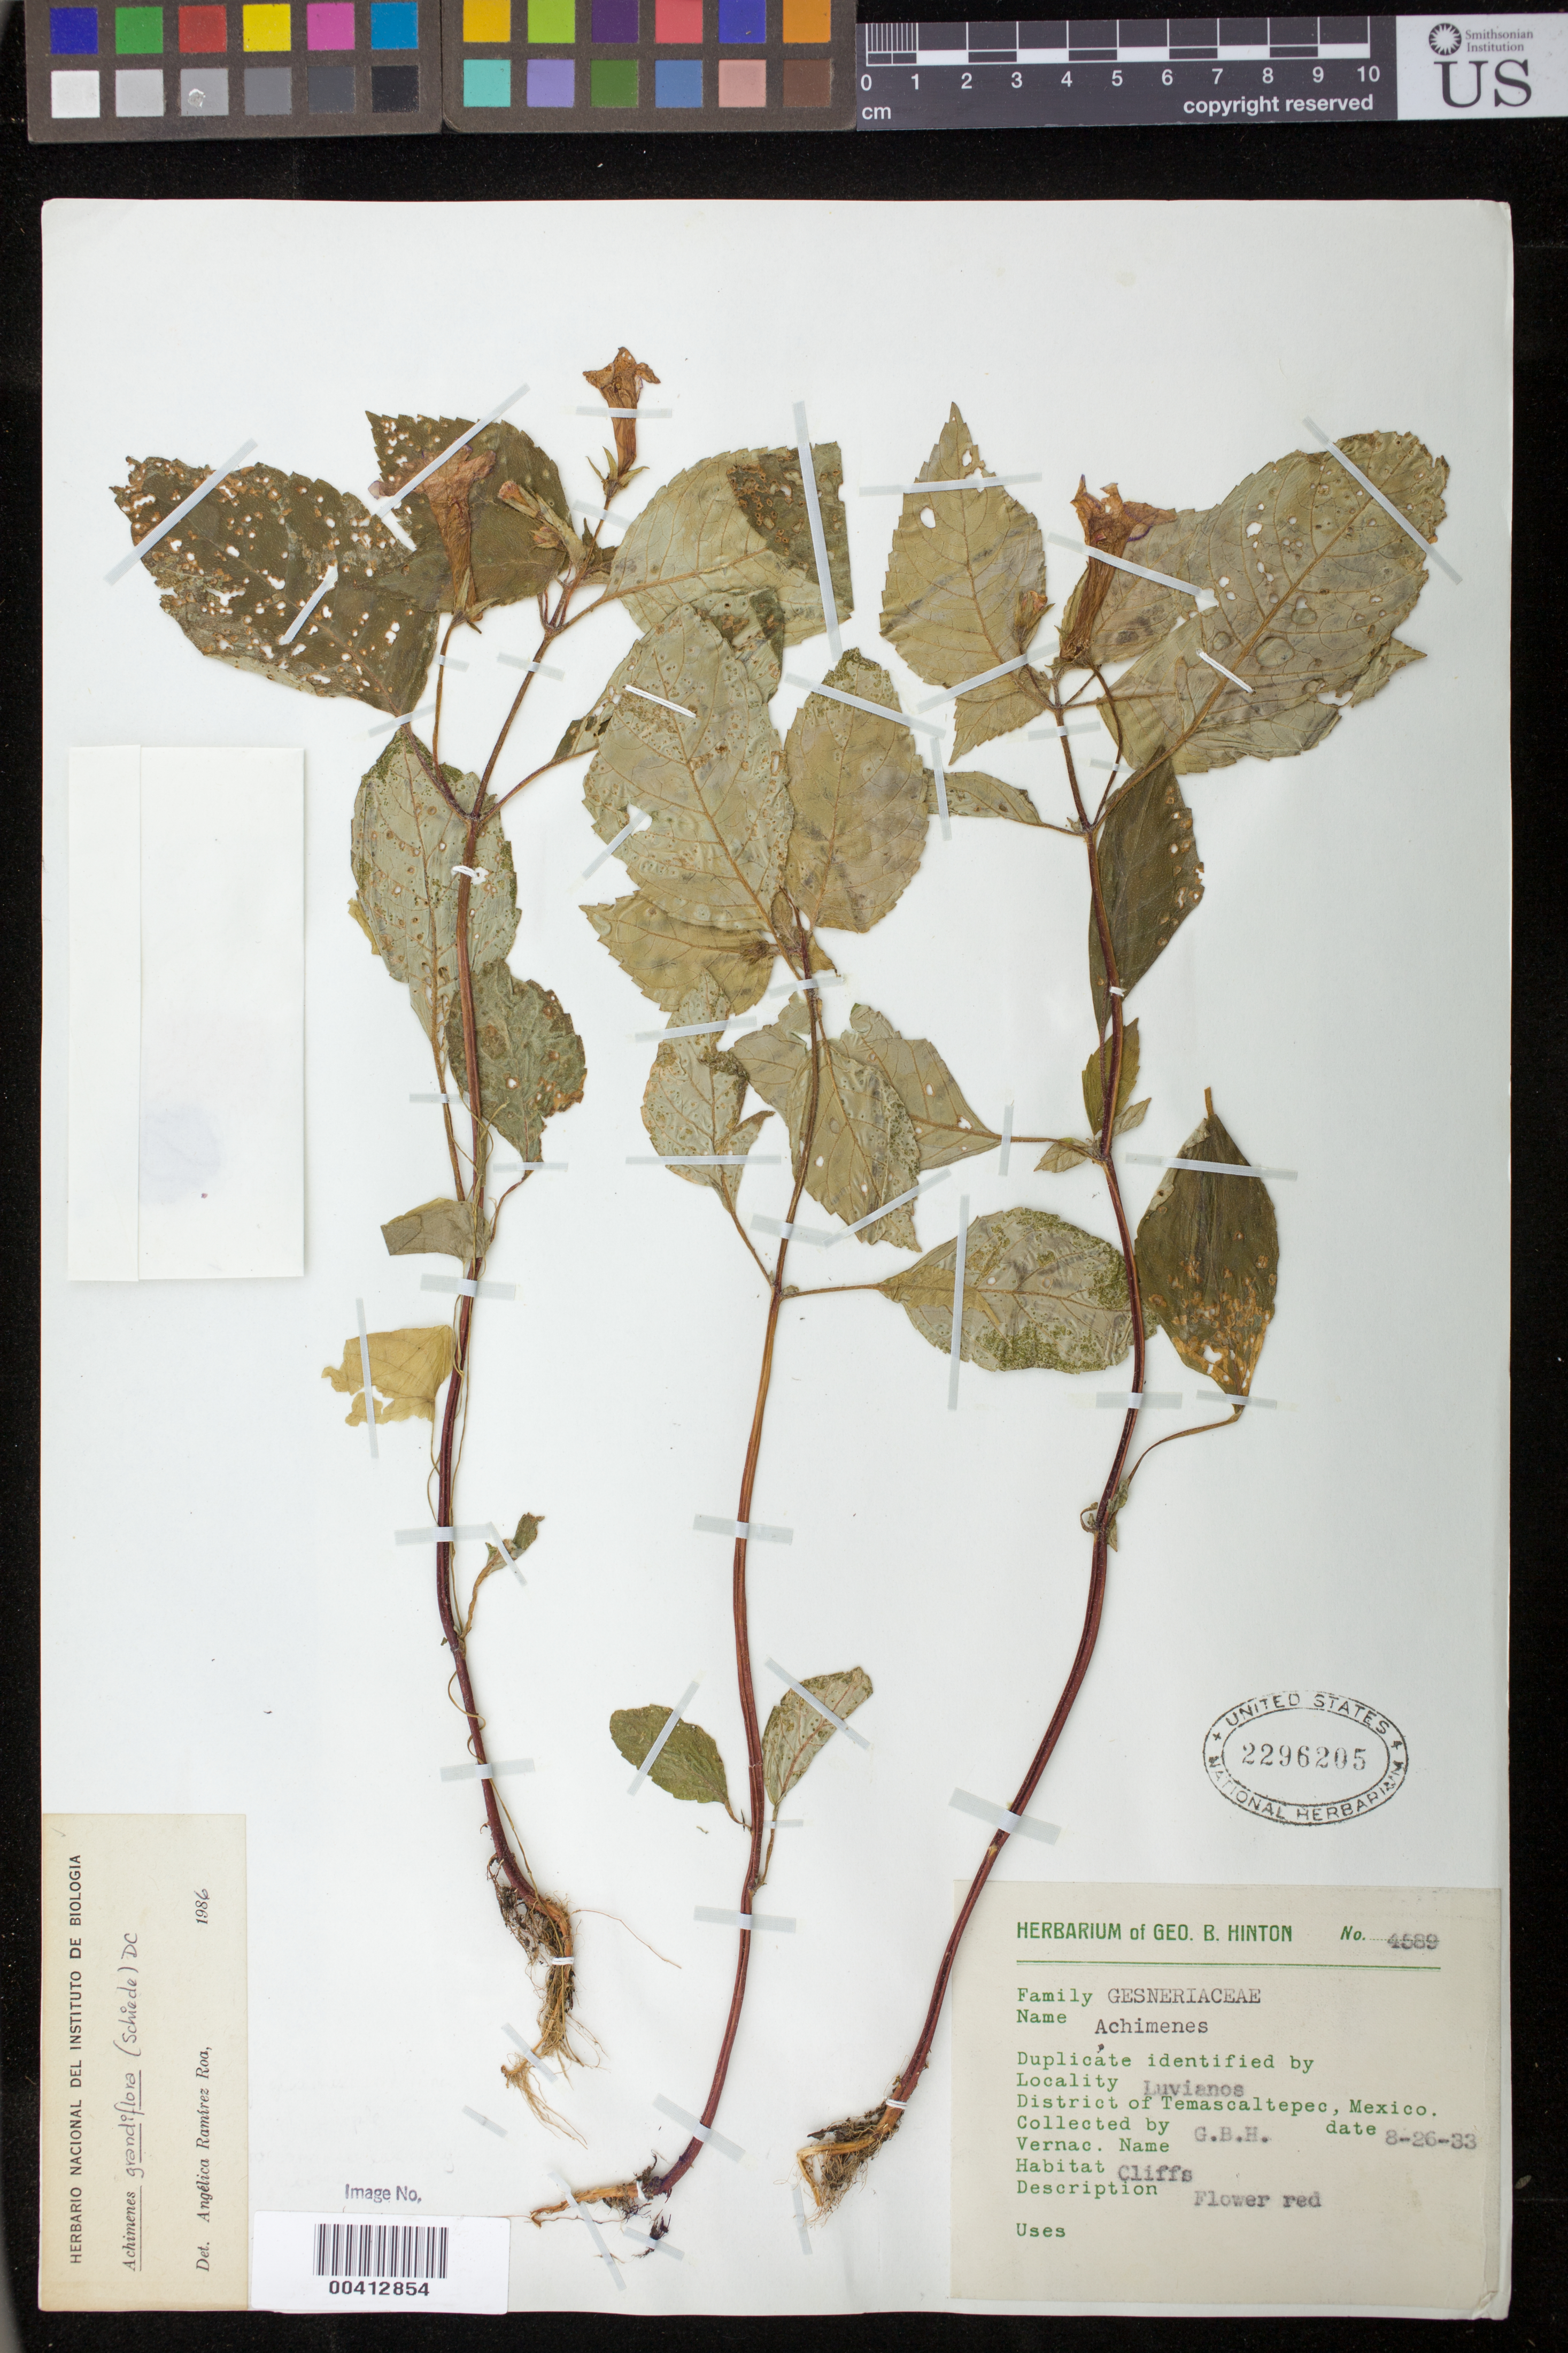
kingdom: Plantae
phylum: Tracheophyta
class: Magnoliopsida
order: Lamiales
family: Gesneriaceae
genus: Achimenes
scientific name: Achimenes grandiflora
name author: (Schiede) DC.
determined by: Skog, Laurence E.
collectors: G. B. Hinton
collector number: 4589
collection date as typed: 26 Aug 1933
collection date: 1933-08-26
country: Mexico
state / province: México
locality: Dist. of Temascaltepec, Luvianos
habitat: Cliffs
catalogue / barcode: US 2296205